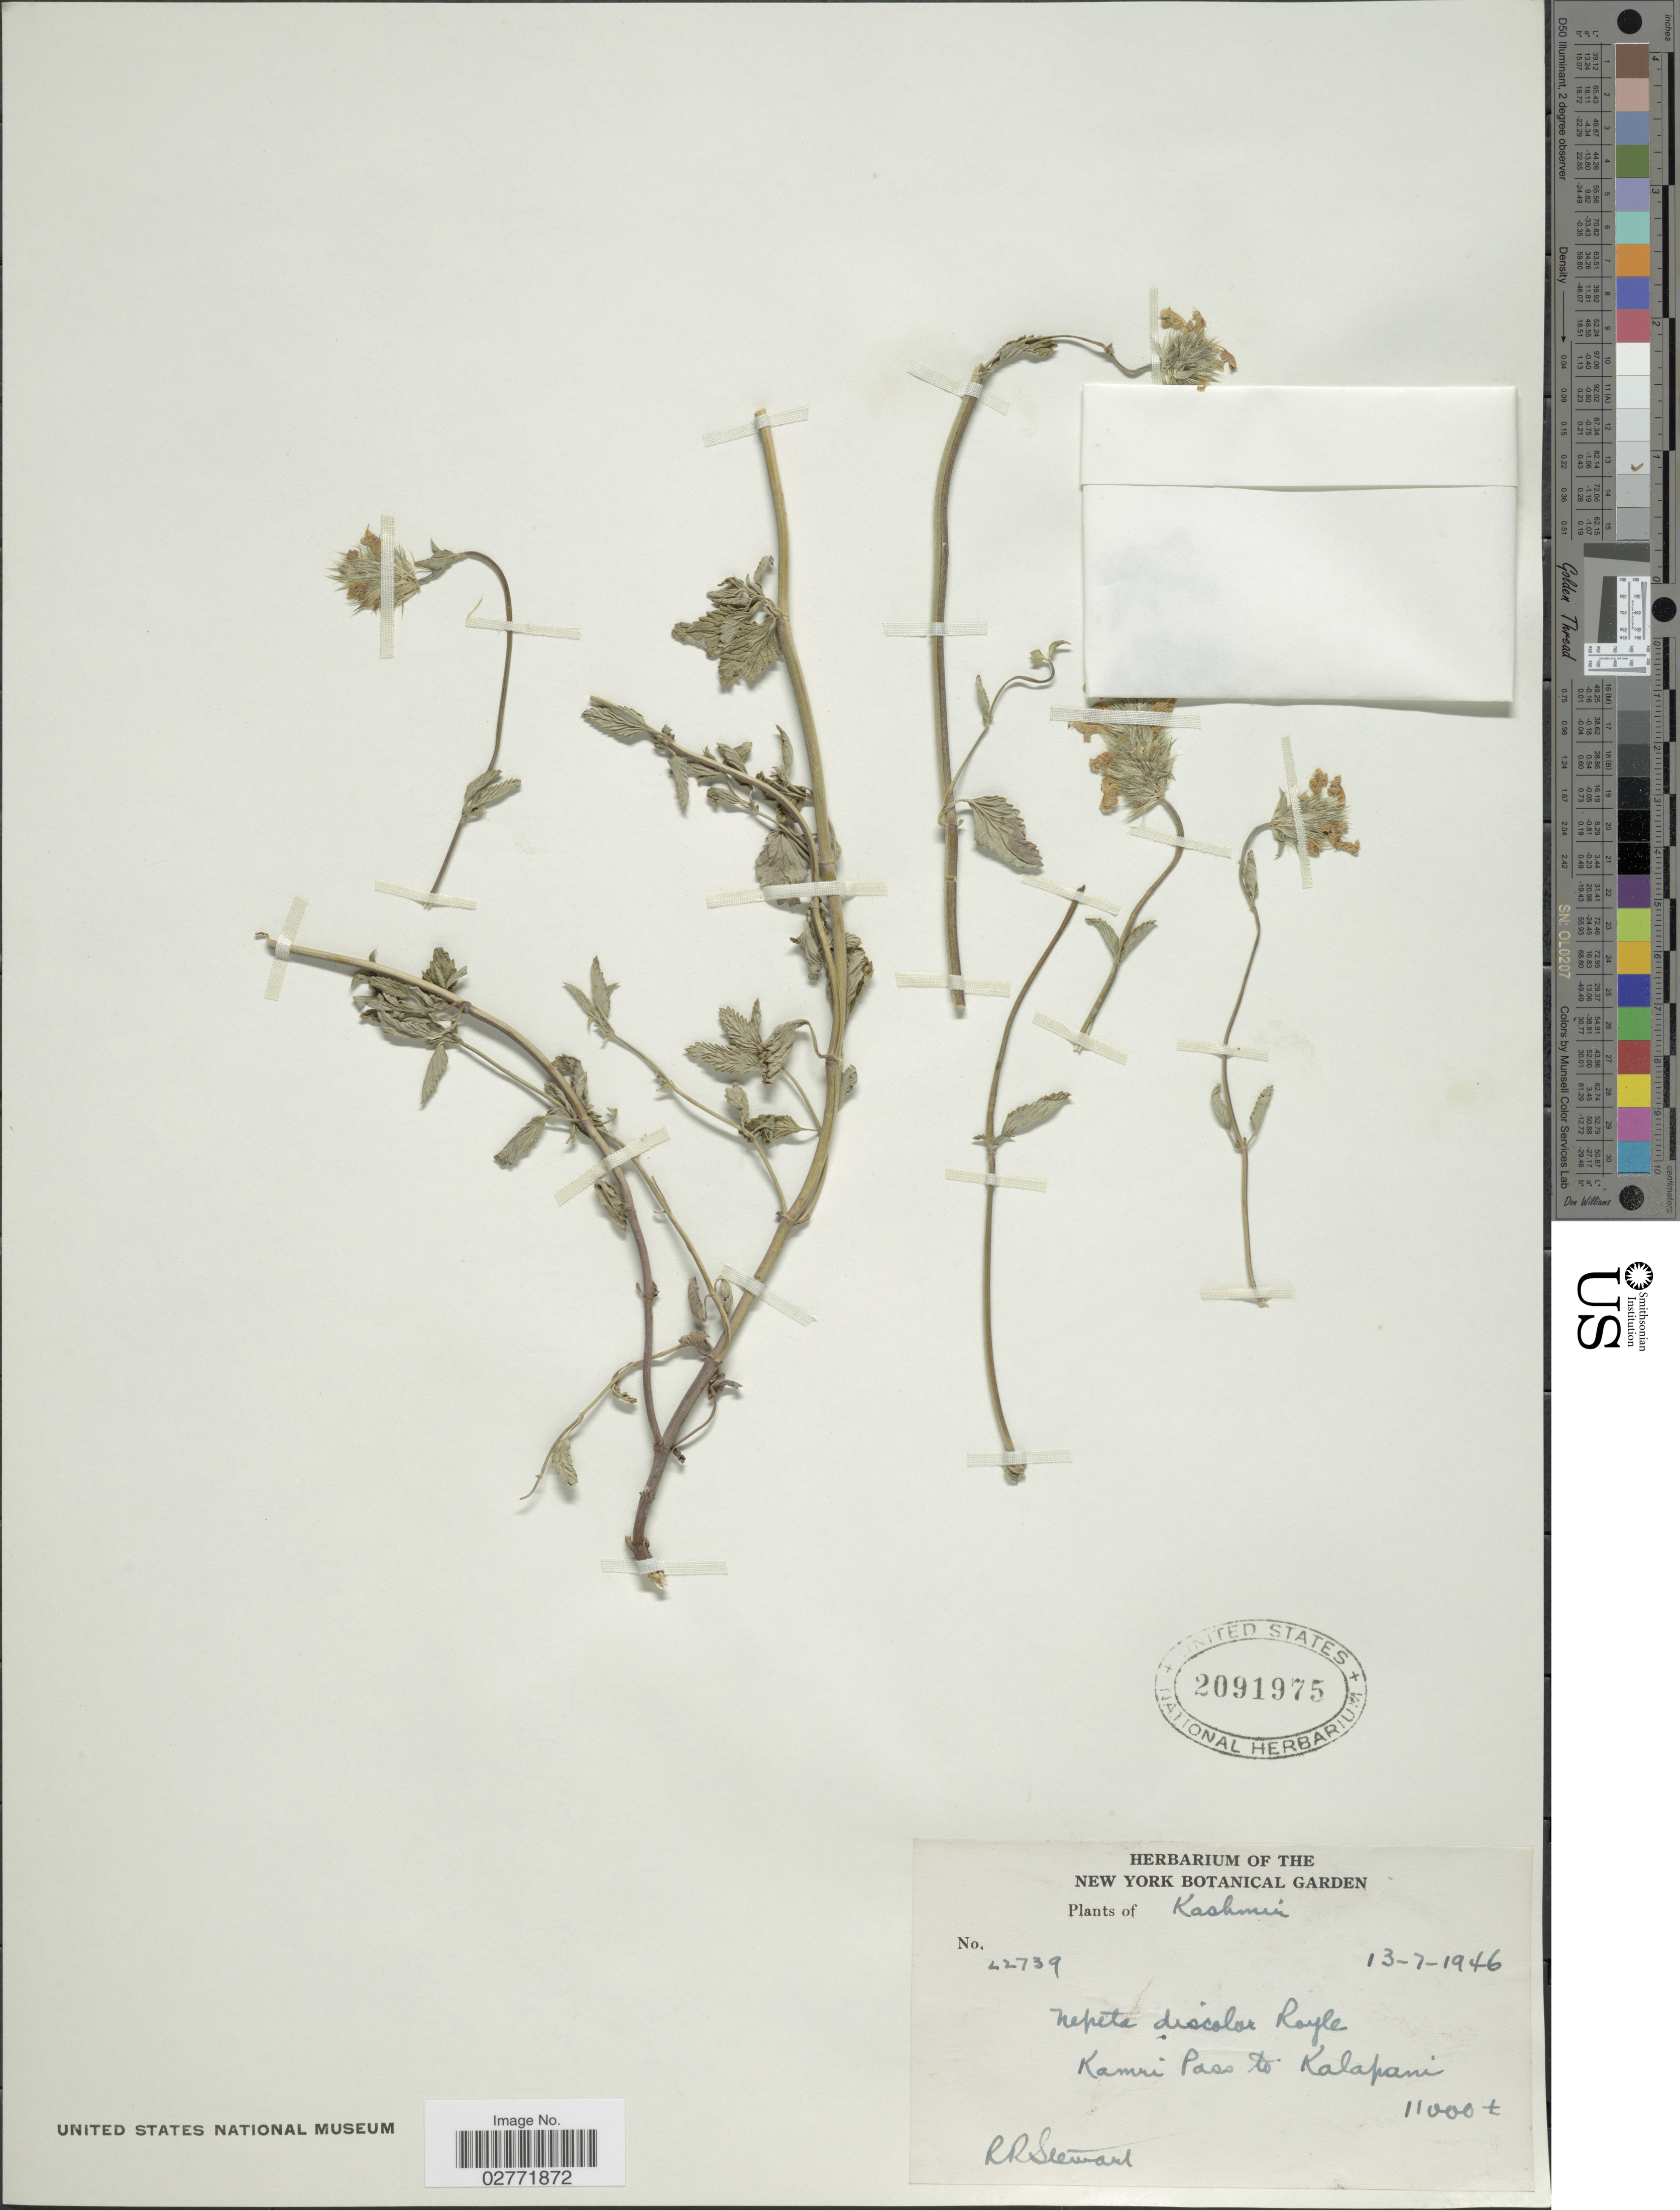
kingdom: Plantae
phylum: Tracheophyta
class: Magnoliopsida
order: Lamiales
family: Lamiaceae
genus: Nepeta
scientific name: Nepeta discolor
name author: Royle ex Benth.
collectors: R. R. Stewart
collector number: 22739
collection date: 1946-07-13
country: Pakistan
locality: Kashmir, Kamri Pass to Kalapani.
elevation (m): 3353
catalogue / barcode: US 2091975